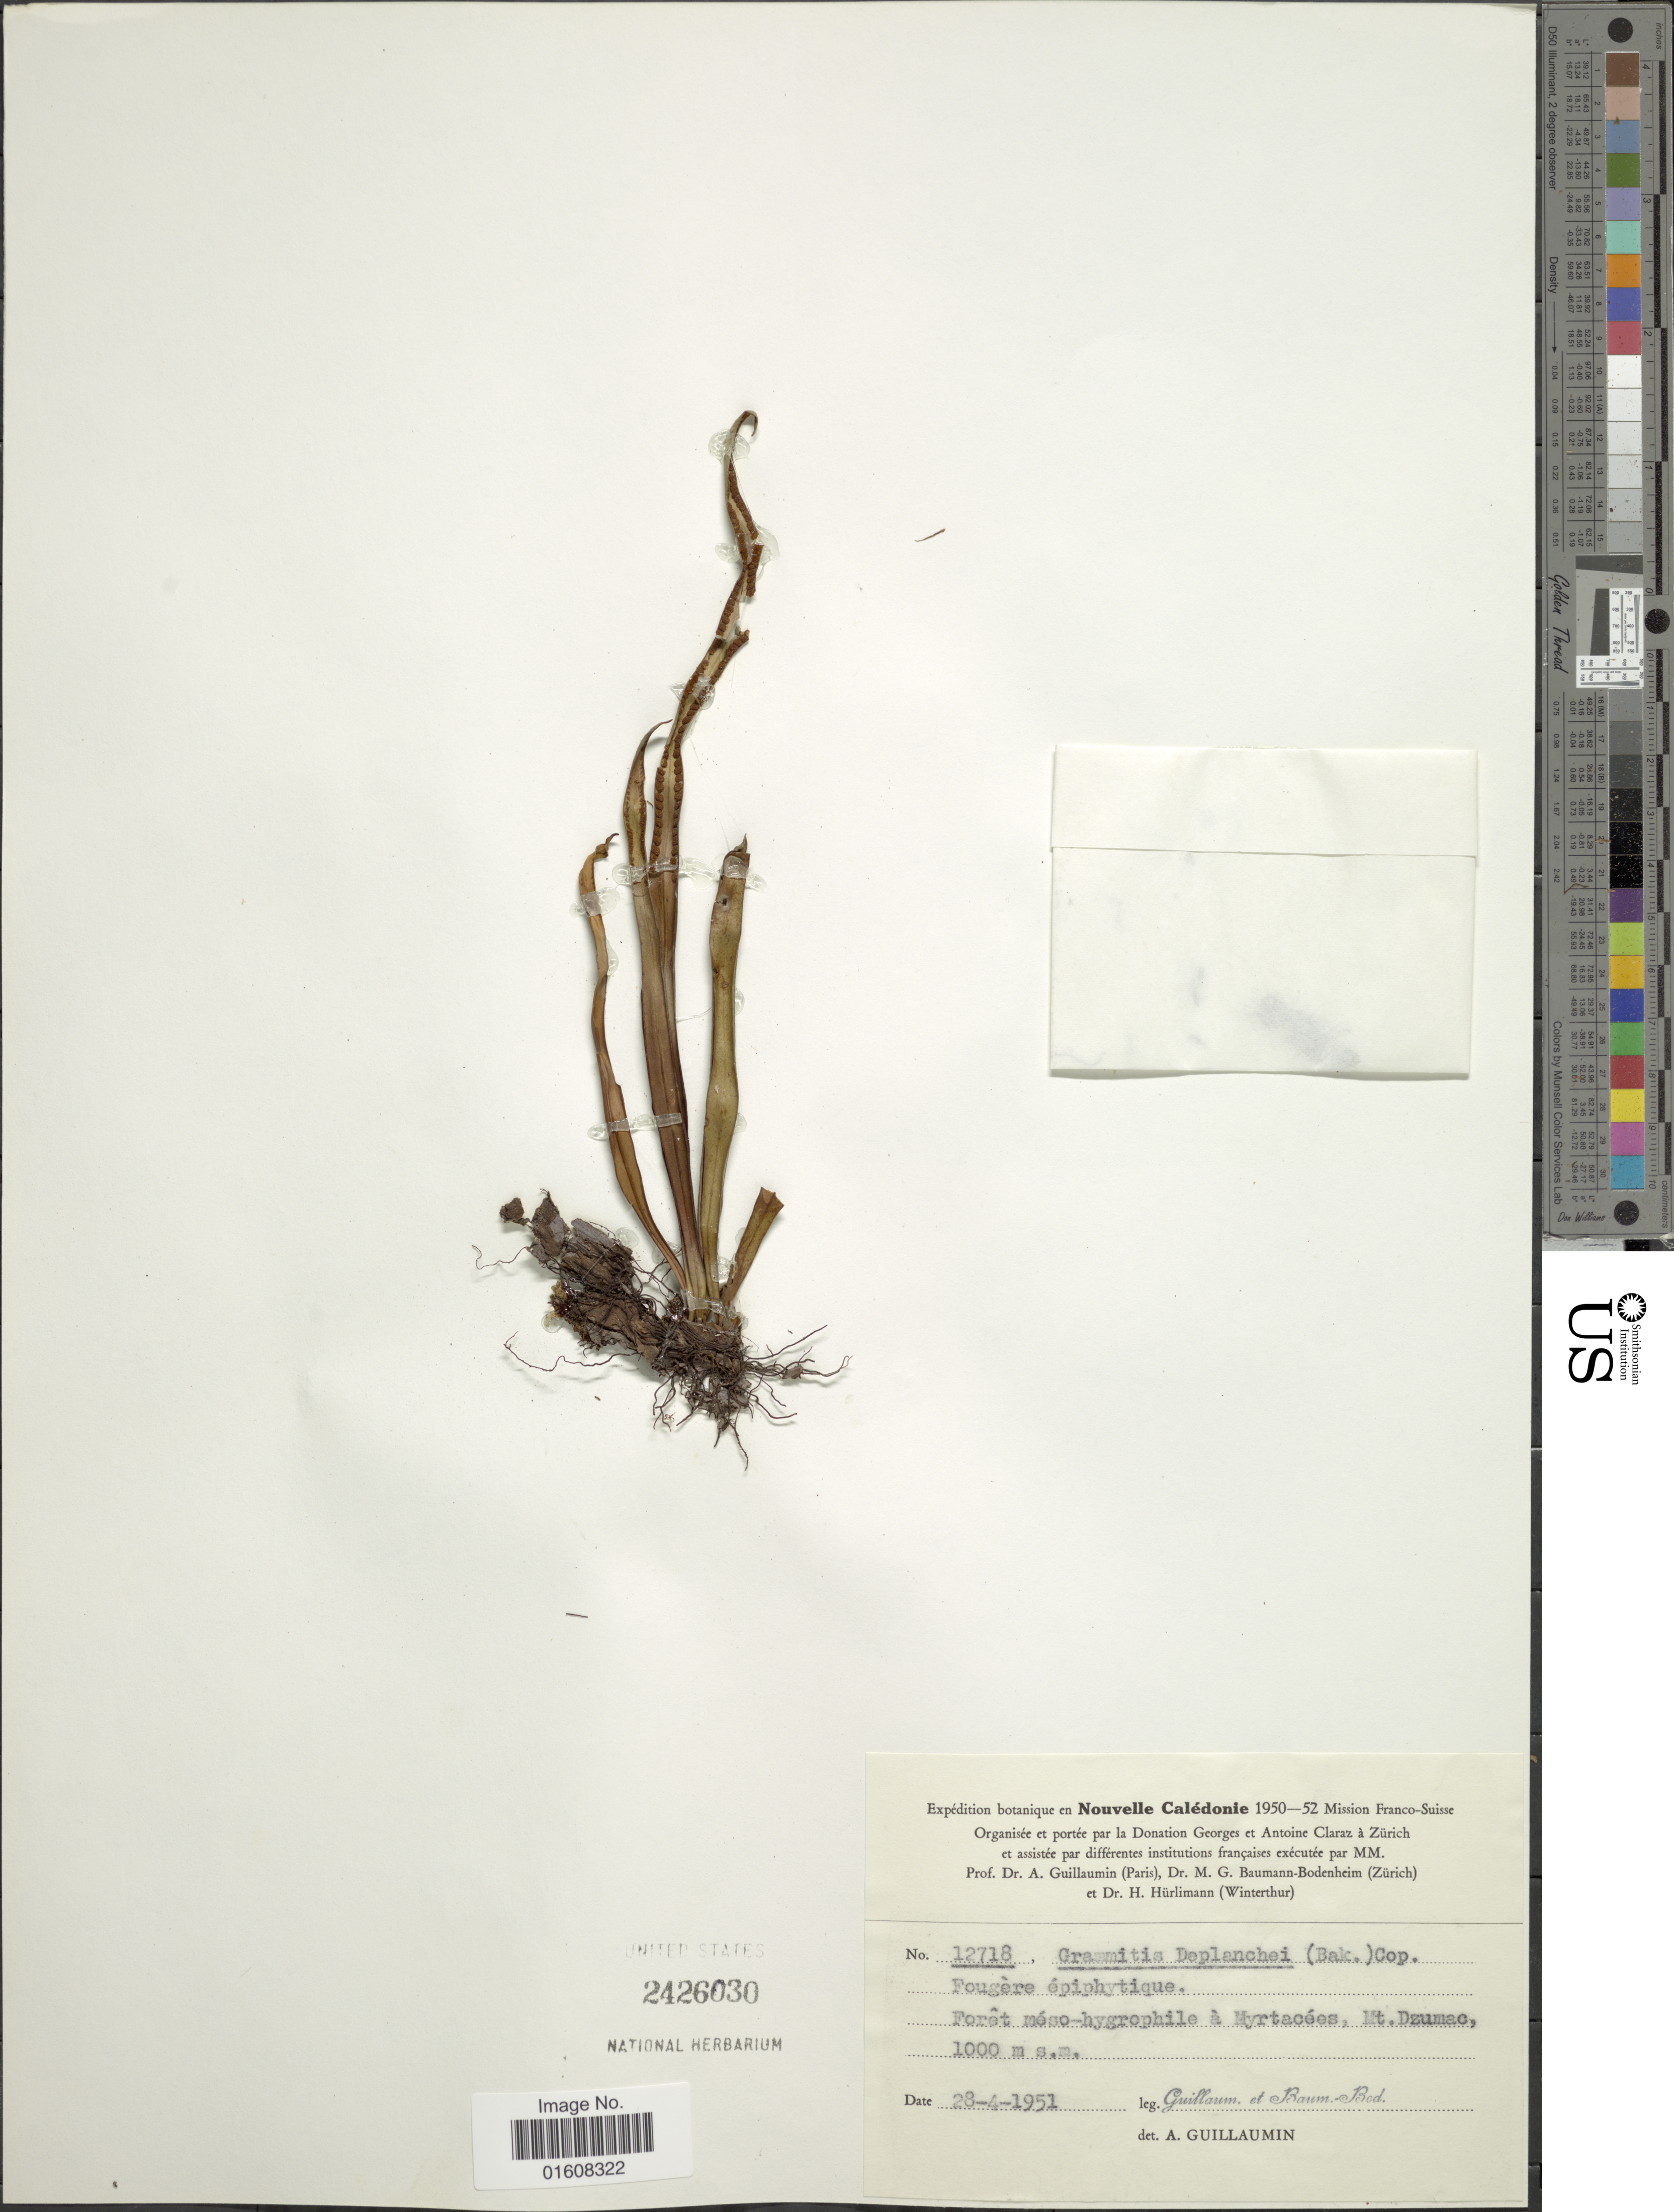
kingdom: Plantae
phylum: Tracheophyta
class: Polypodiopsida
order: Polypodiales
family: Polypodiaceae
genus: Grammitis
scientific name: Grammitis deplanchei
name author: (Baker) Copel.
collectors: A. Guillaumin & M. G. Baumann-Bodenheim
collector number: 12718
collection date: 1951-04-28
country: New Caledonia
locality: Forêt méso-hygrophile à Myrtacées, Mt. Dzumac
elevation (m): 1000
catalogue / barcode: US 2426030